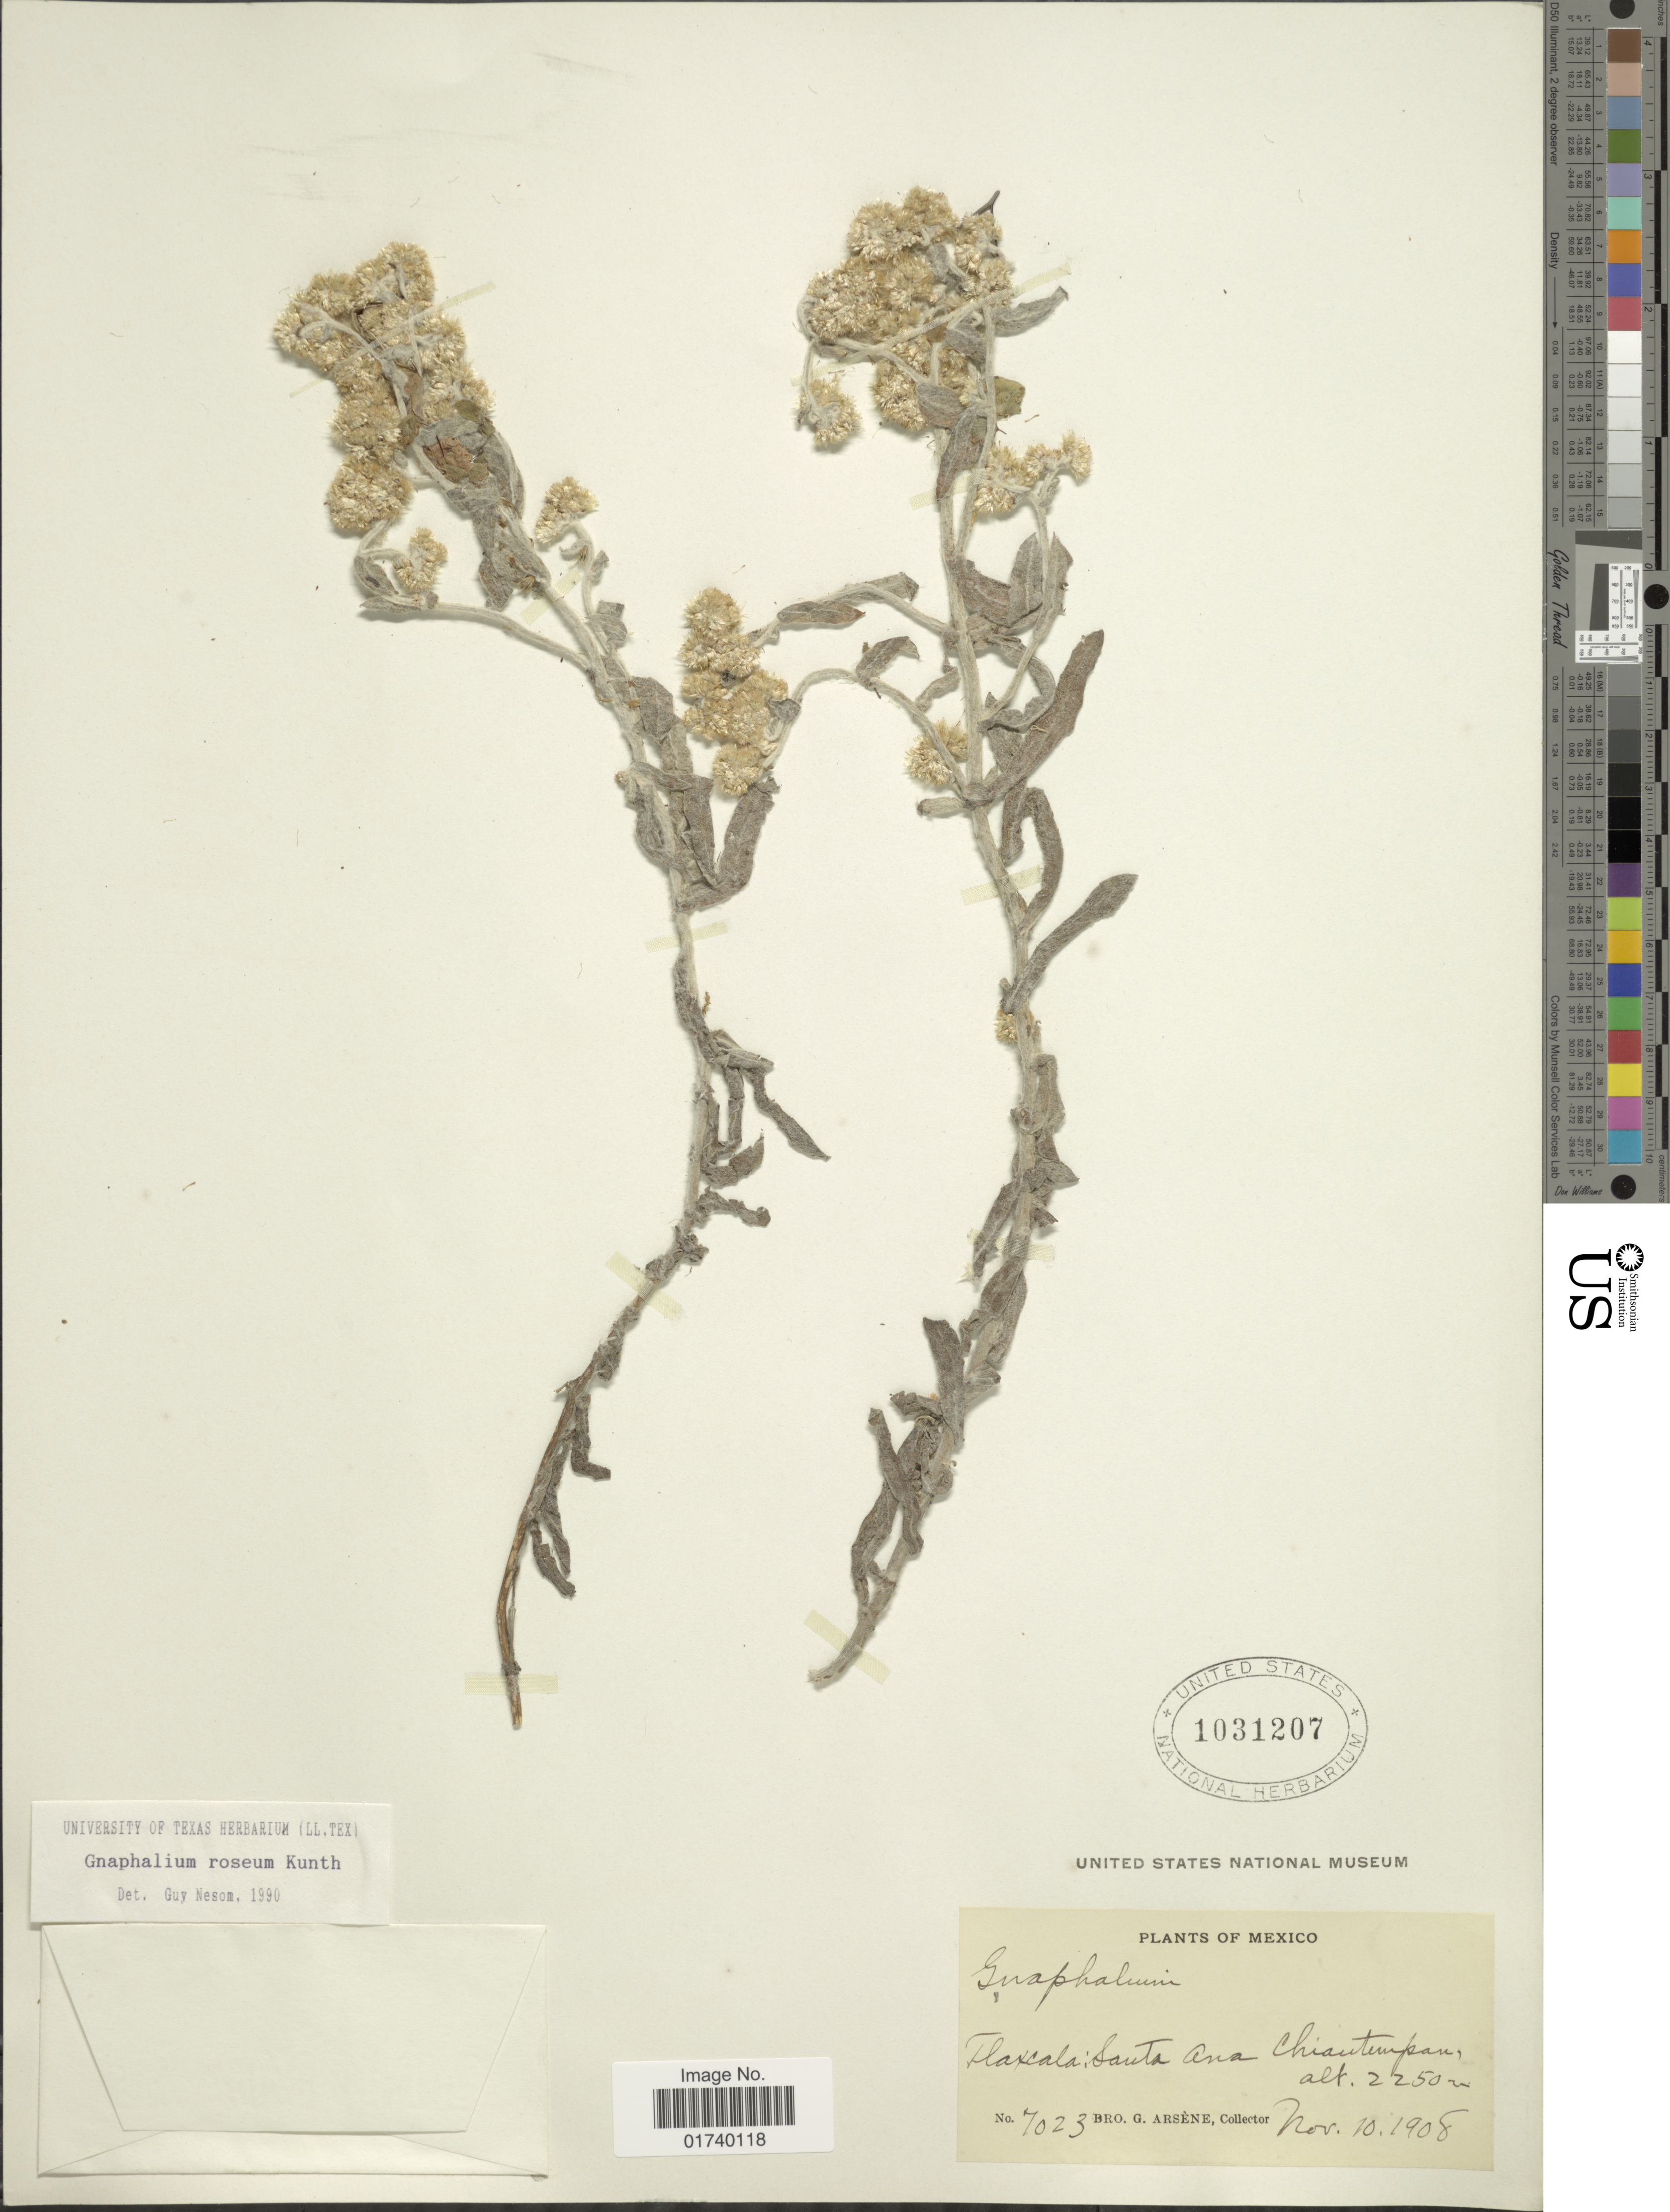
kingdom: Plantae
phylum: Tracheophyta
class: Magnoliopsida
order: Asterales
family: Asteraceae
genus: Pseudognaphalium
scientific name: Pseudognaphalium roseum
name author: (Kunth) Anderb.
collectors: Bro. G. Arsène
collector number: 7023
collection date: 1908-11-10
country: Mexico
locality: Ilaxcala. Santa Ana Chiautempan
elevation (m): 2250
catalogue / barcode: US 1031207